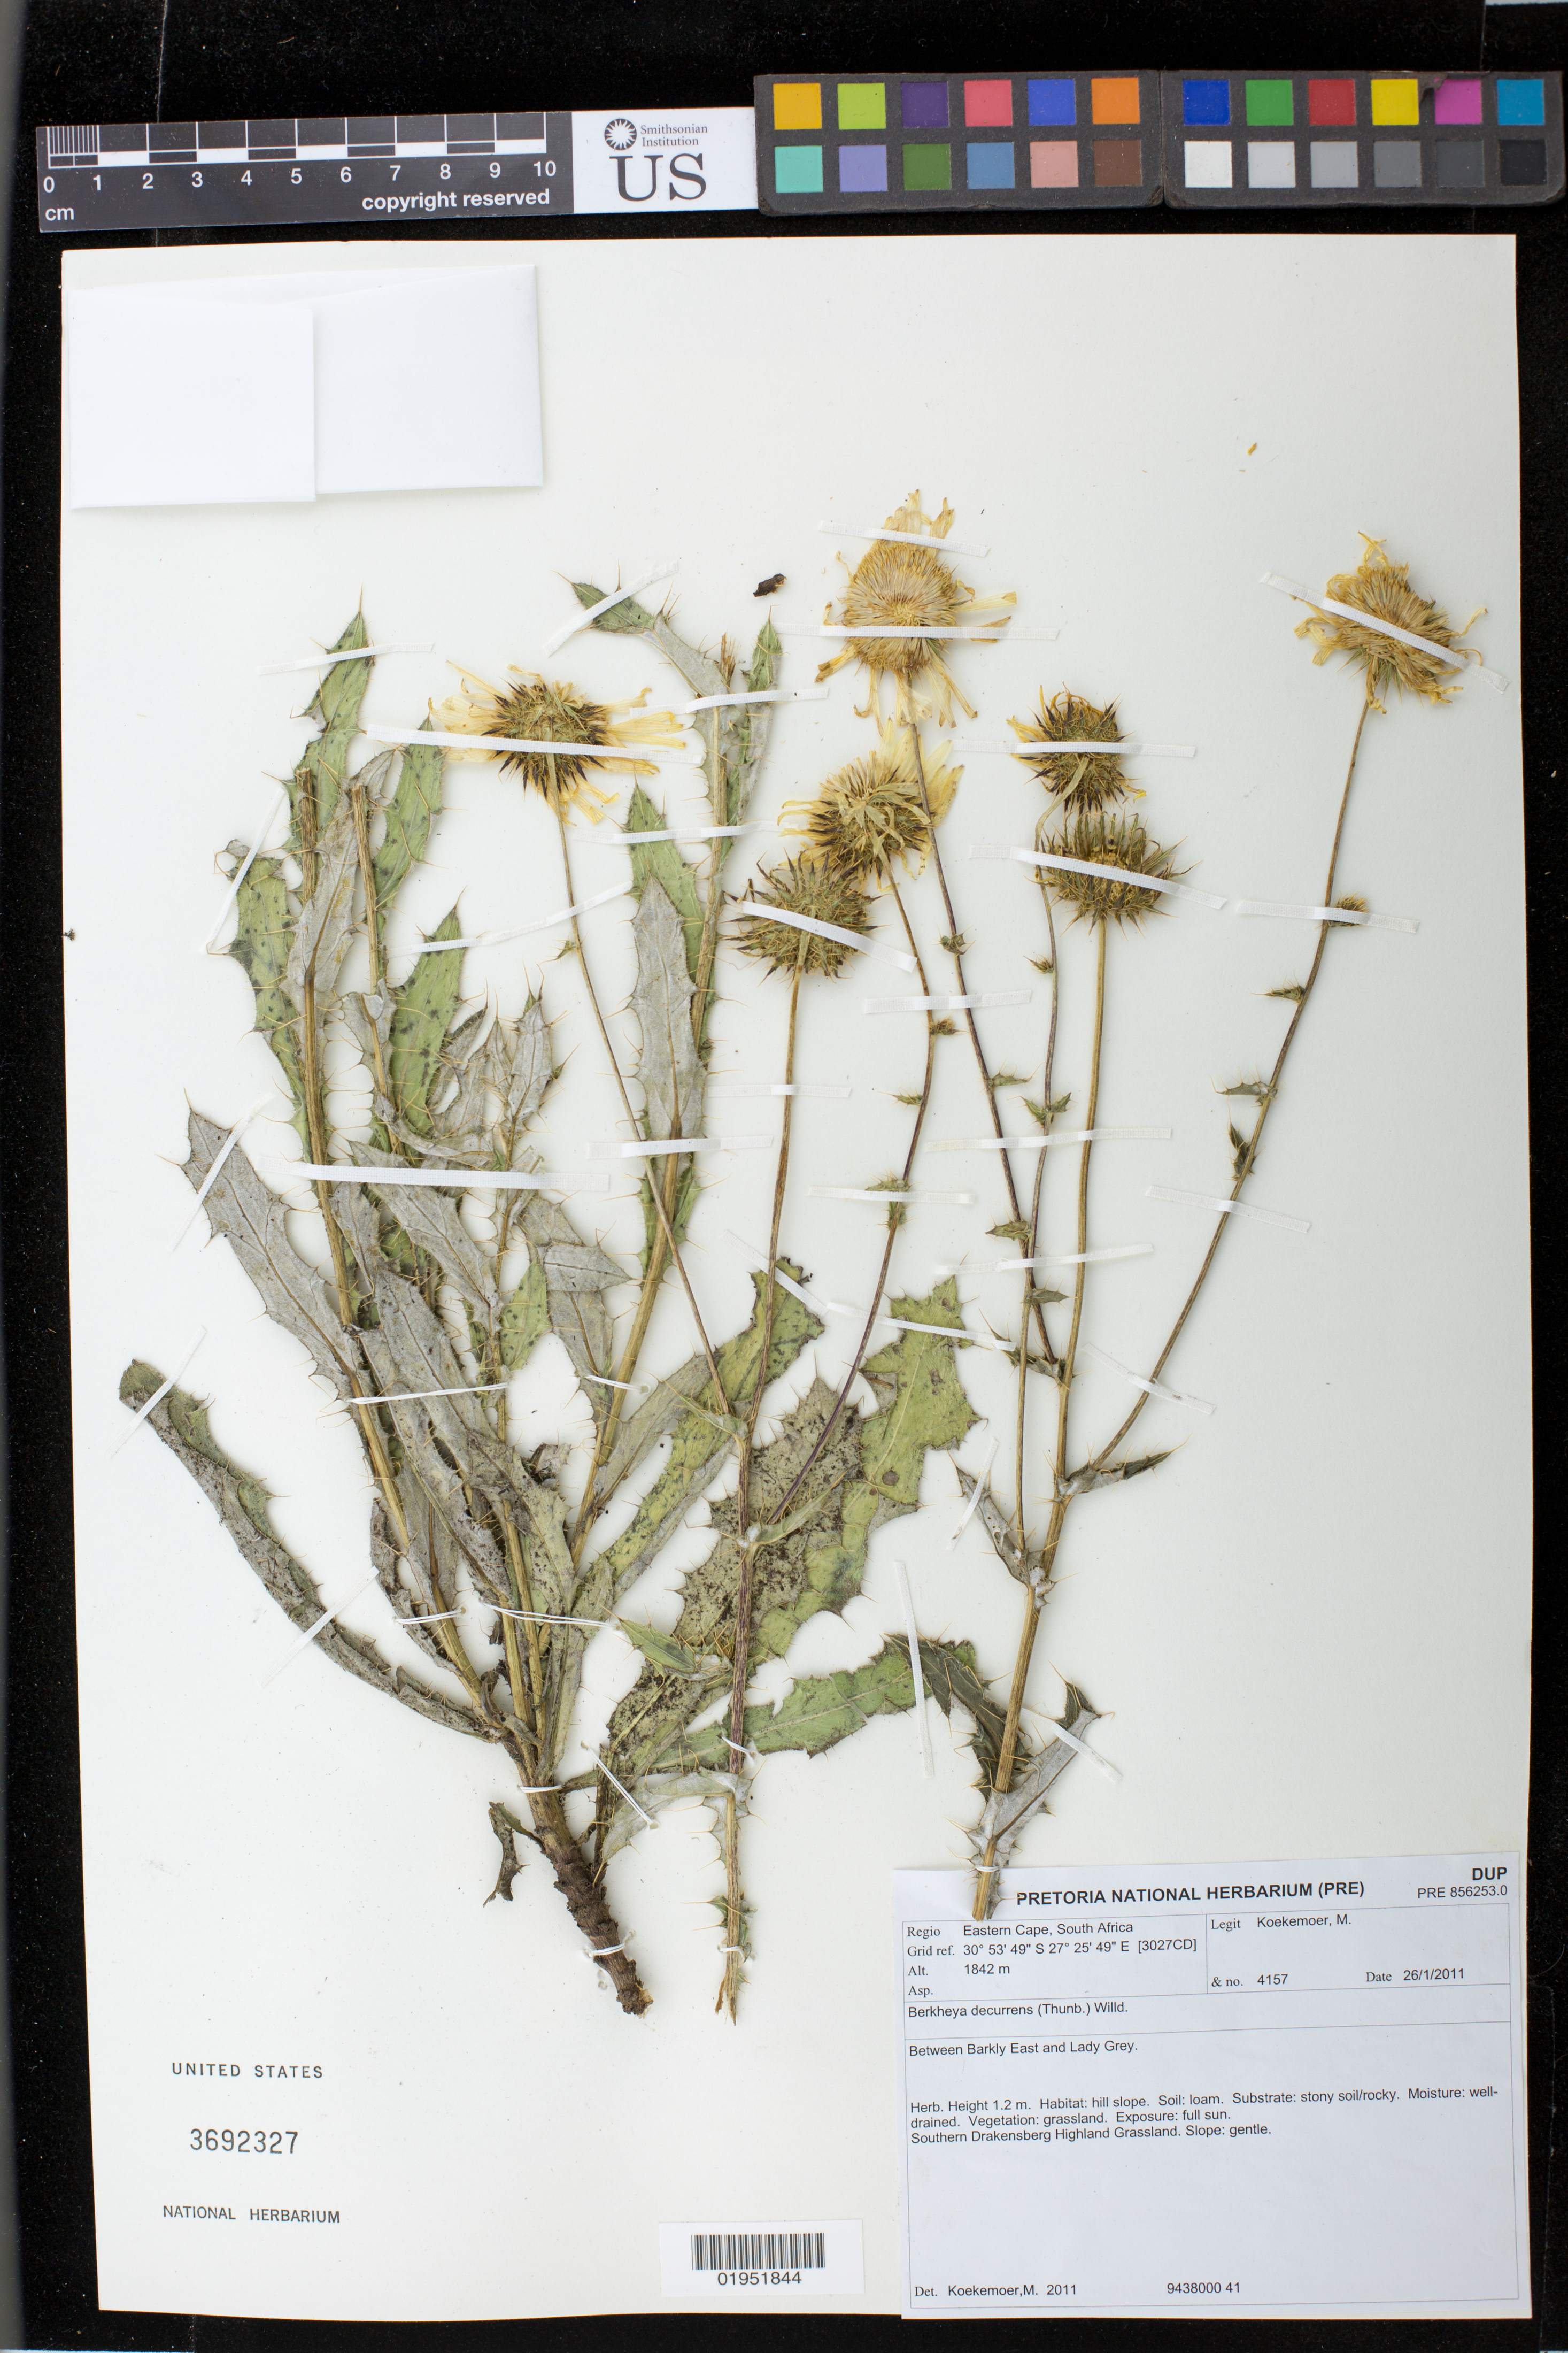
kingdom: Plantae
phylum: Tracheophyta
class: Magnoliopsida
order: Asterales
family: Asteraceae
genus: Berkheya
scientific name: Berkheya decurrens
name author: Willd.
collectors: M. Koekemoer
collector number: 4157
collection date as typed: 26 Jan 2011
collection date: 2011-01-26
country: South Africa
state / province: Eastern Cape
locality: Between Barkly East and Lady Grey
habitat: Southern Drakenberg Highland Grassland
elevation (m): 1842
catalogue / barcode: US 3692327